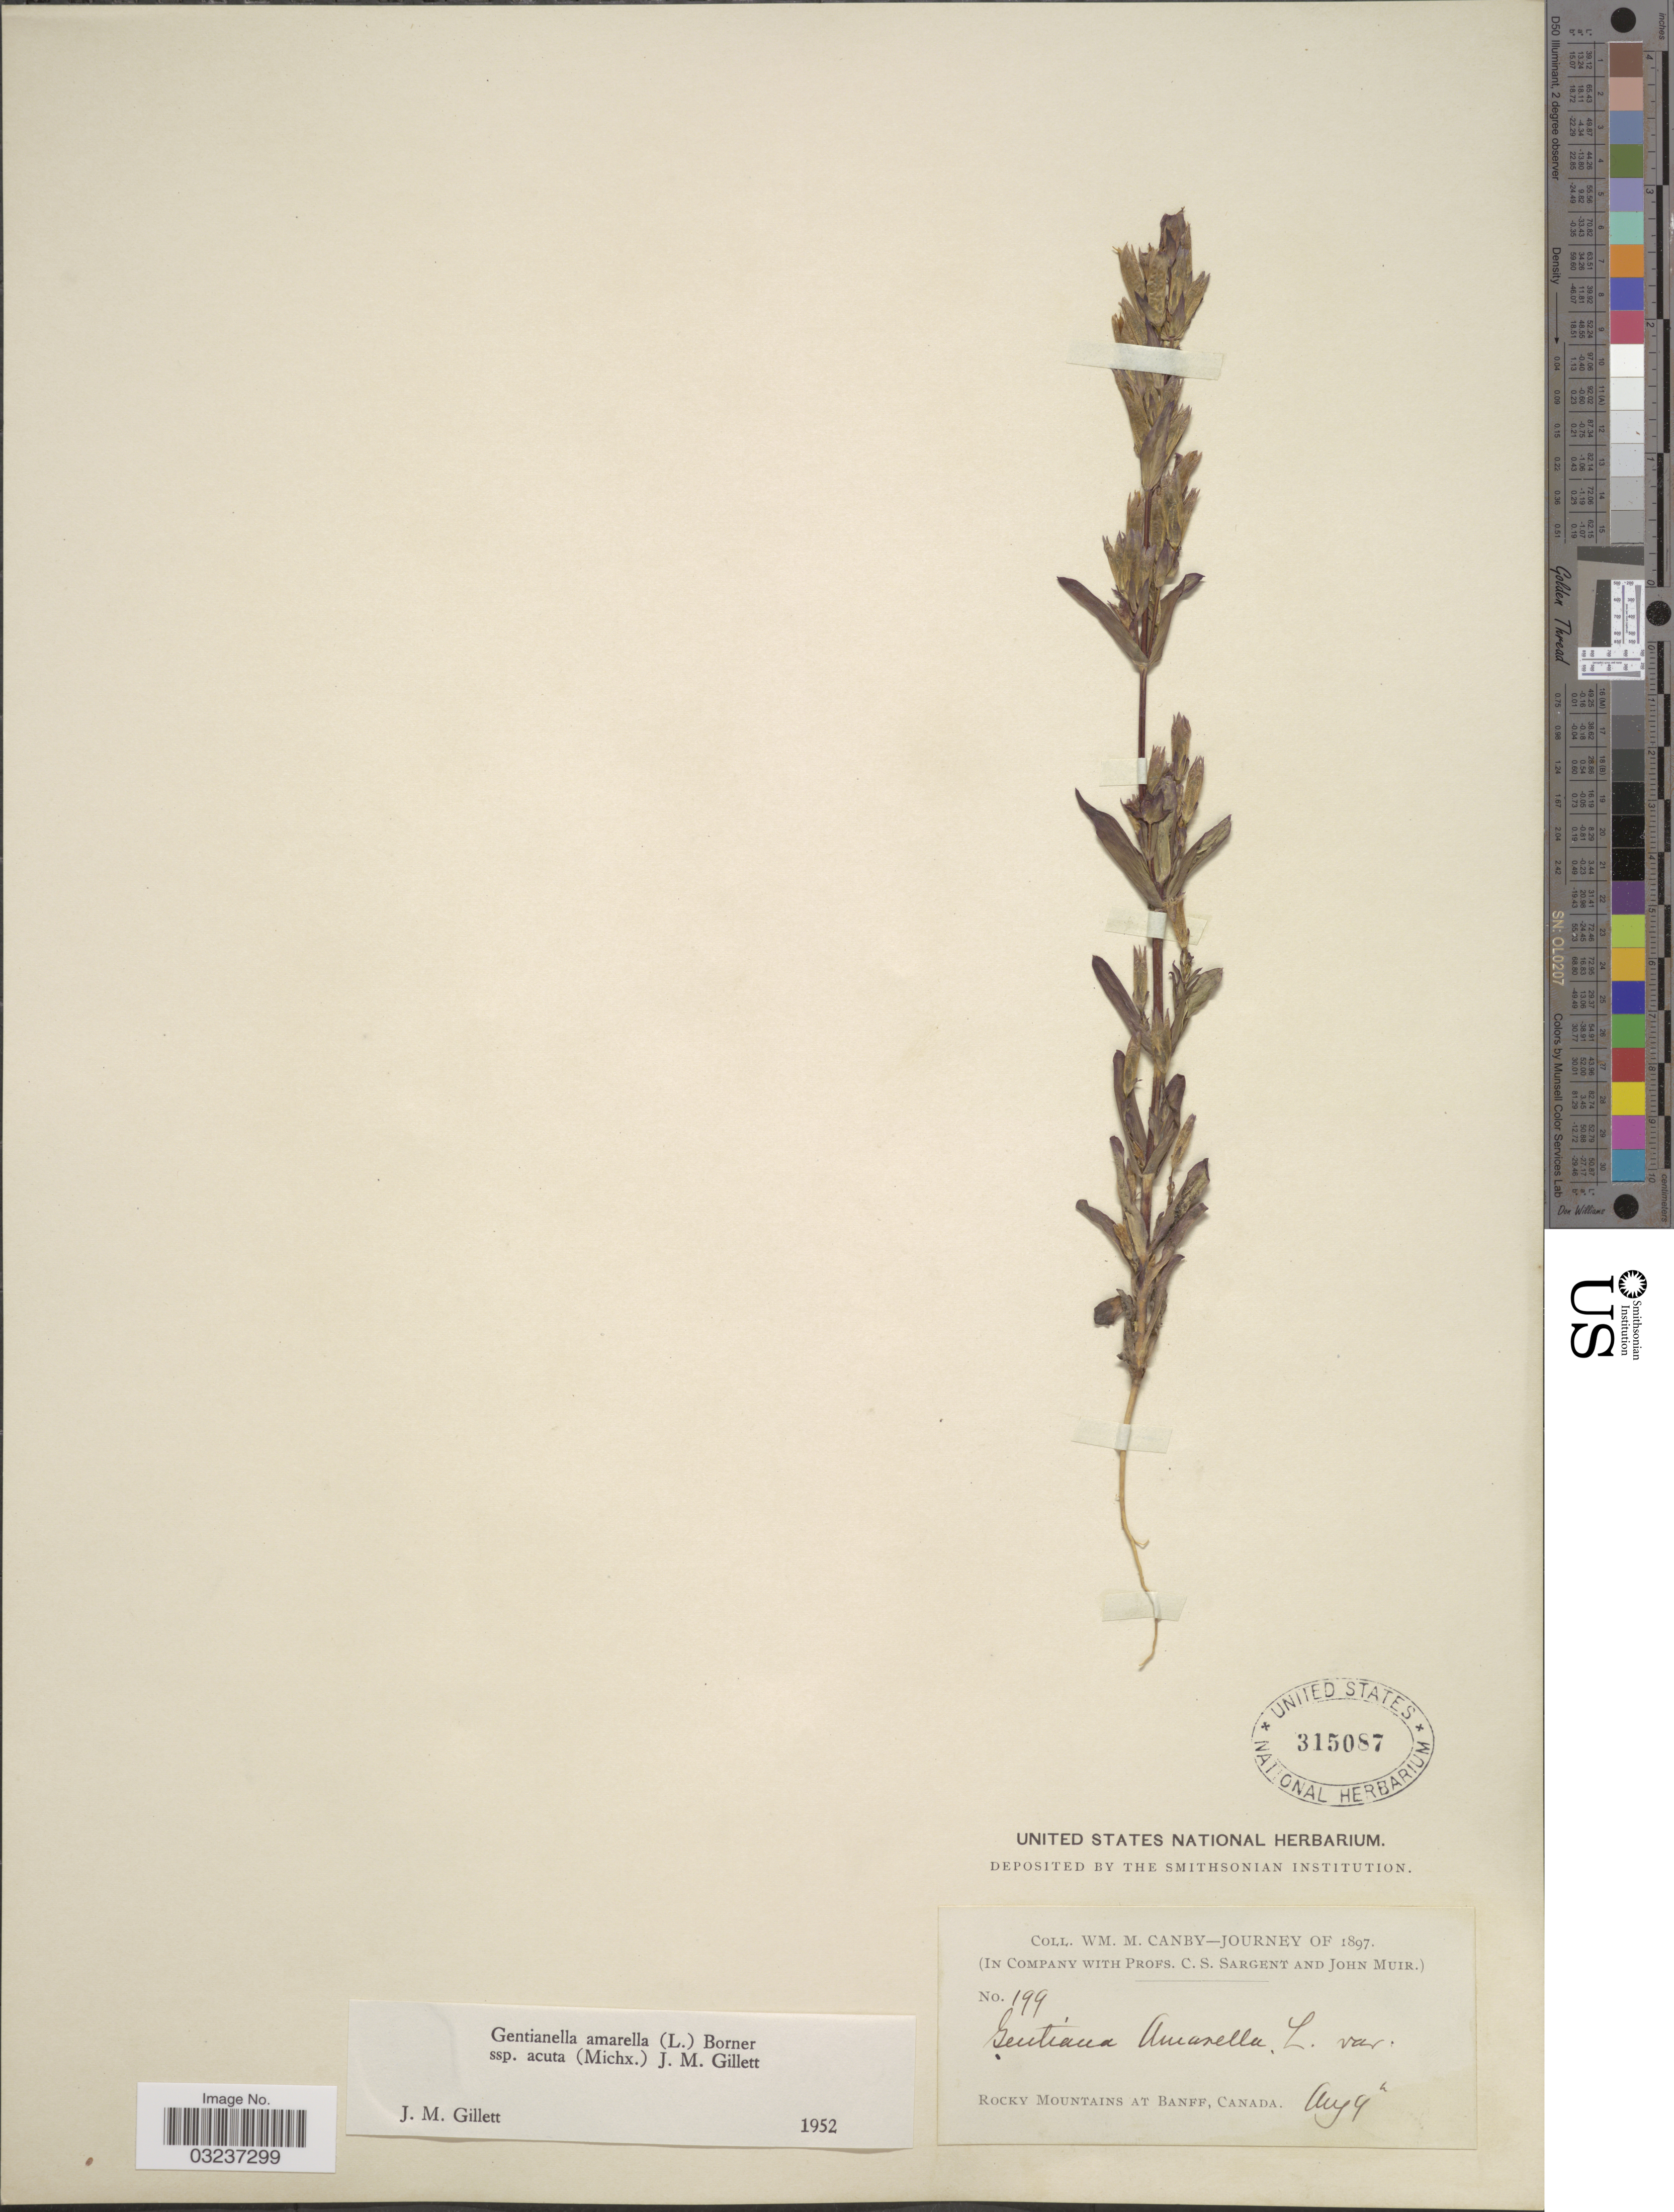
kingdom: Plantae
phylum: Tracheophyta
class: Magnoliopsida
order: Gentianales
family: Gentianaceae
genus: Gentianella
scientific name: Gentianella amarella subsp. acuta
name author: (Michx.) J.M. Gillett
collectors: W. M. Canby, C. S. Sargent & J. Muir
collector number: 199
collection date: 1897-08-09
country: Canada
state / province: Alberta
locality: Rocky Mountains at Banff.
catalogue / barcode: US 315087